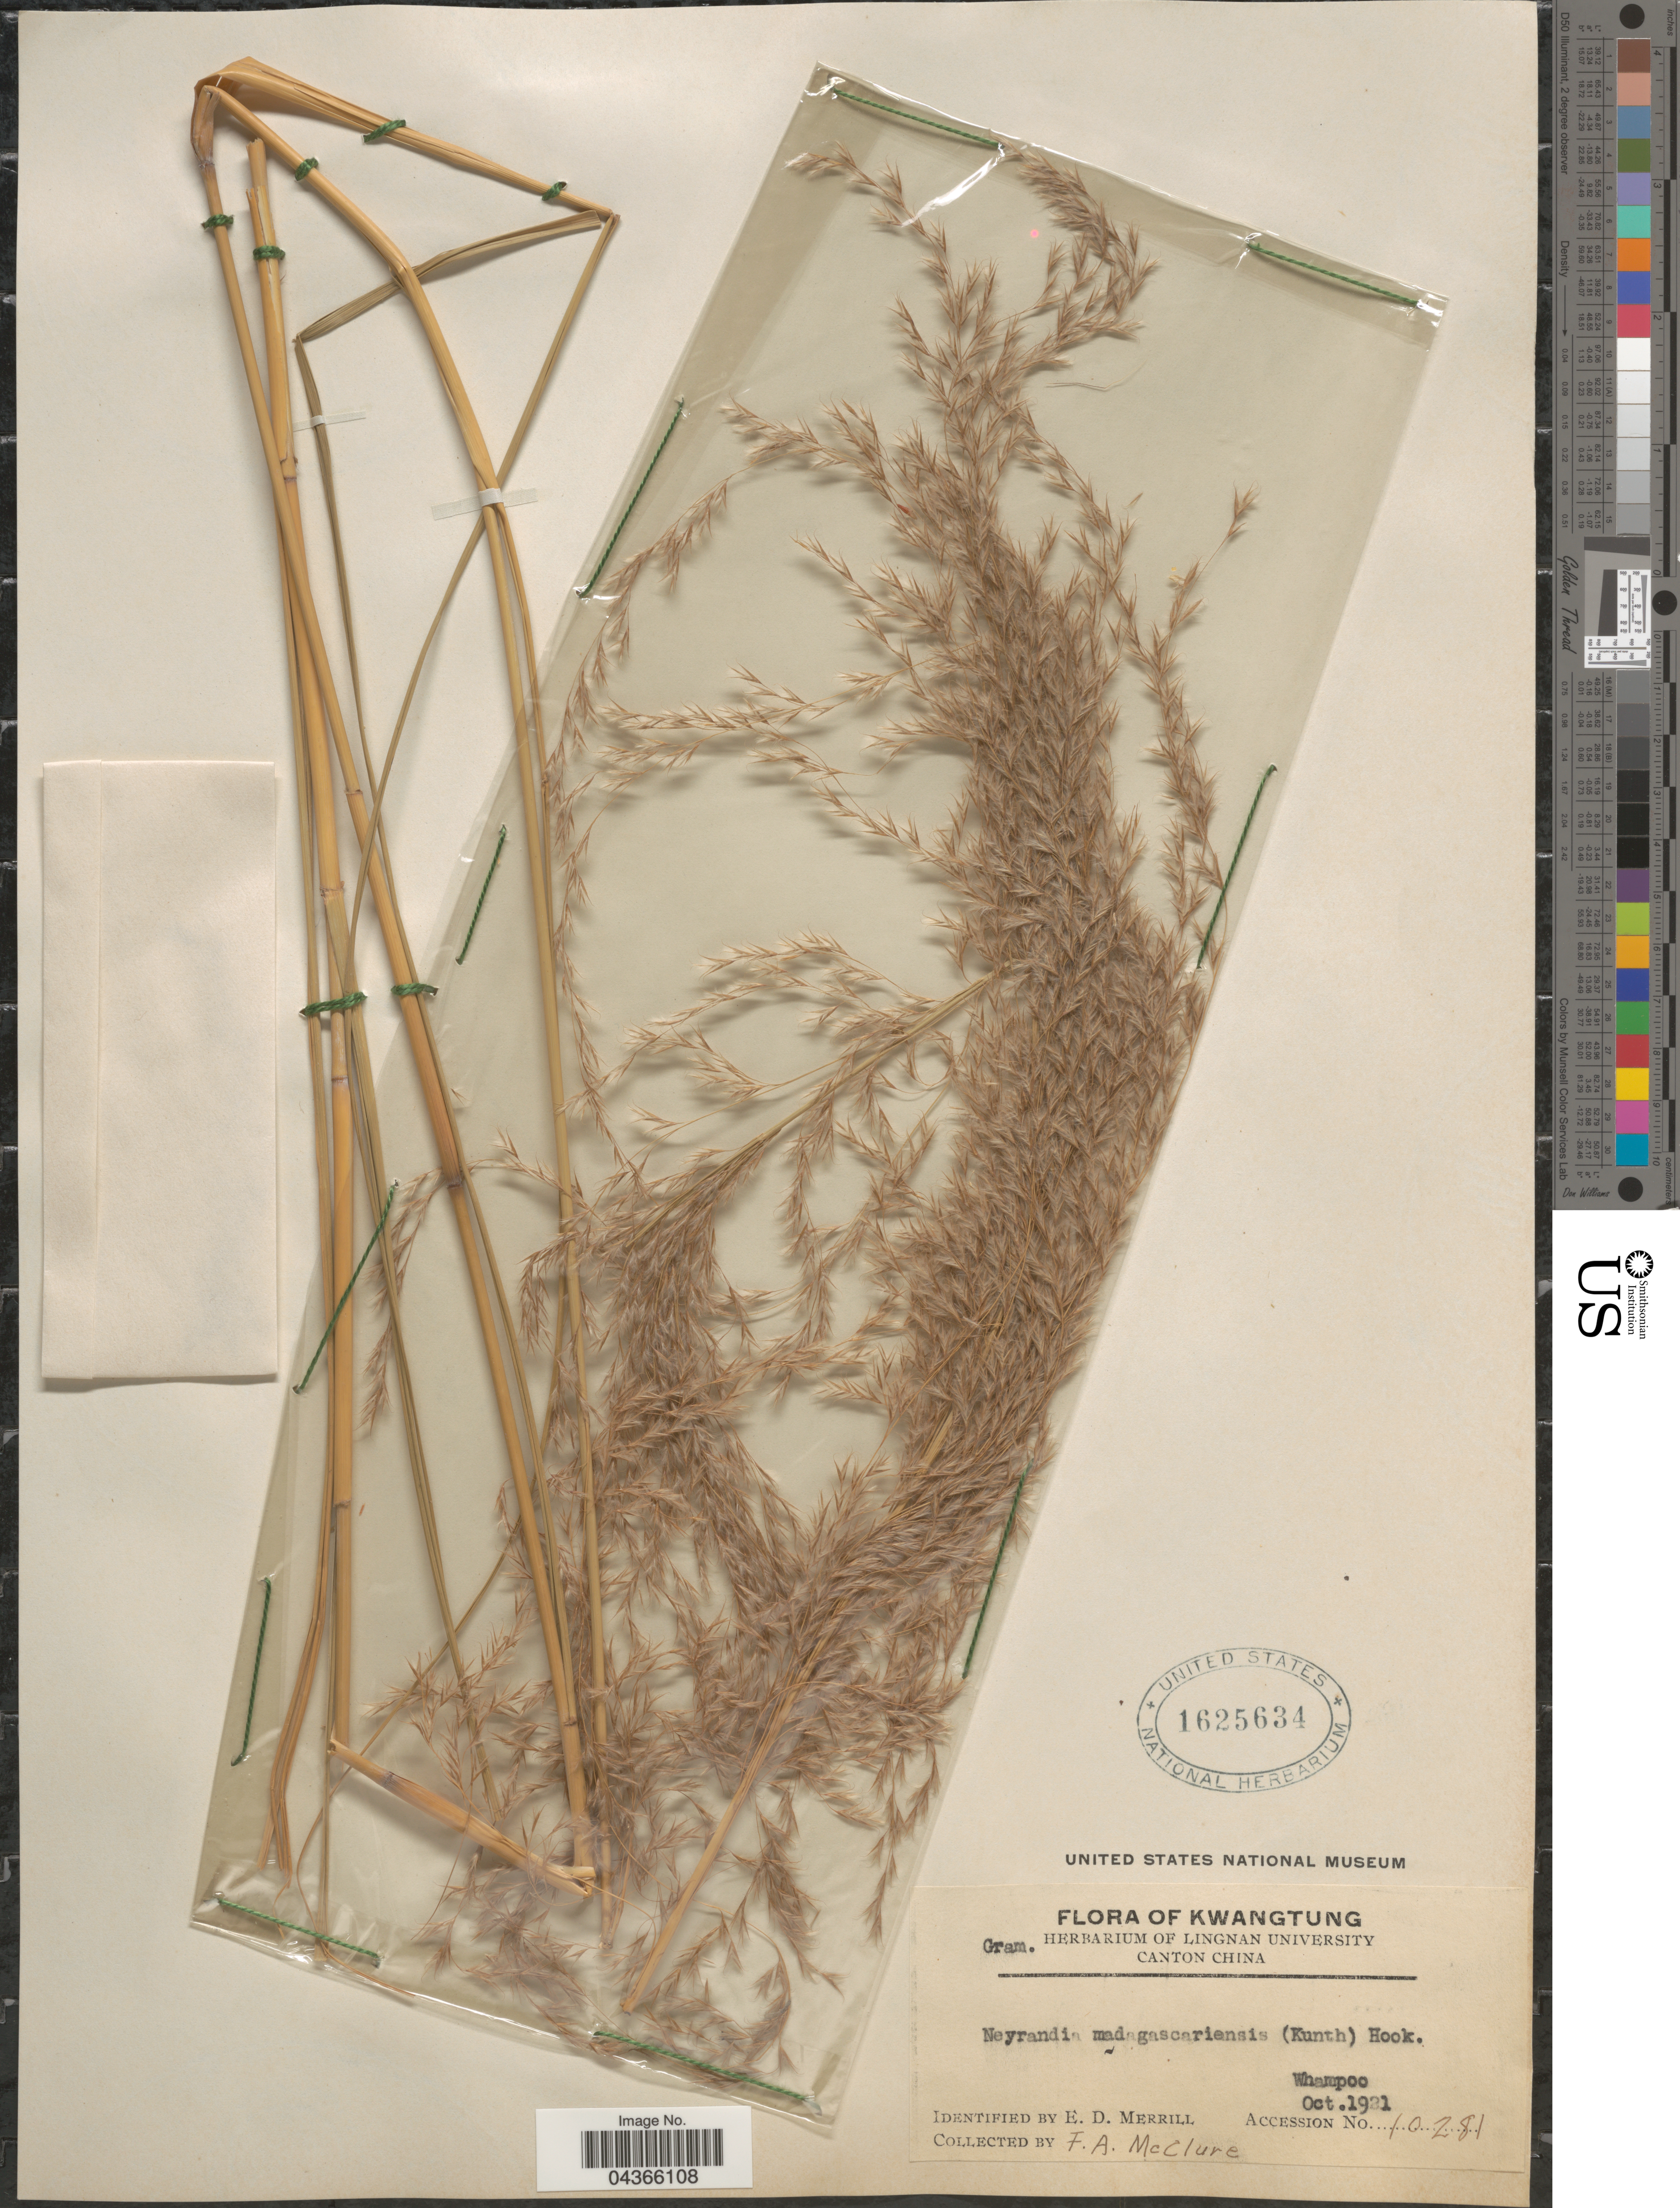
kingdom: Plantae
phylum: Tracheophyta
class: Liliopsida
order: Poales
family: Poaceae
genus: Neyraudia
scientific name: Neyraudia arundinacea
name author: (L.) Henr.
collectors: F. A. McClure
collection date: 1921-10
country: China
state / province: Guangdong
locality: Kwangtung. Whampoo.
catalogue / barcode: US 1625634